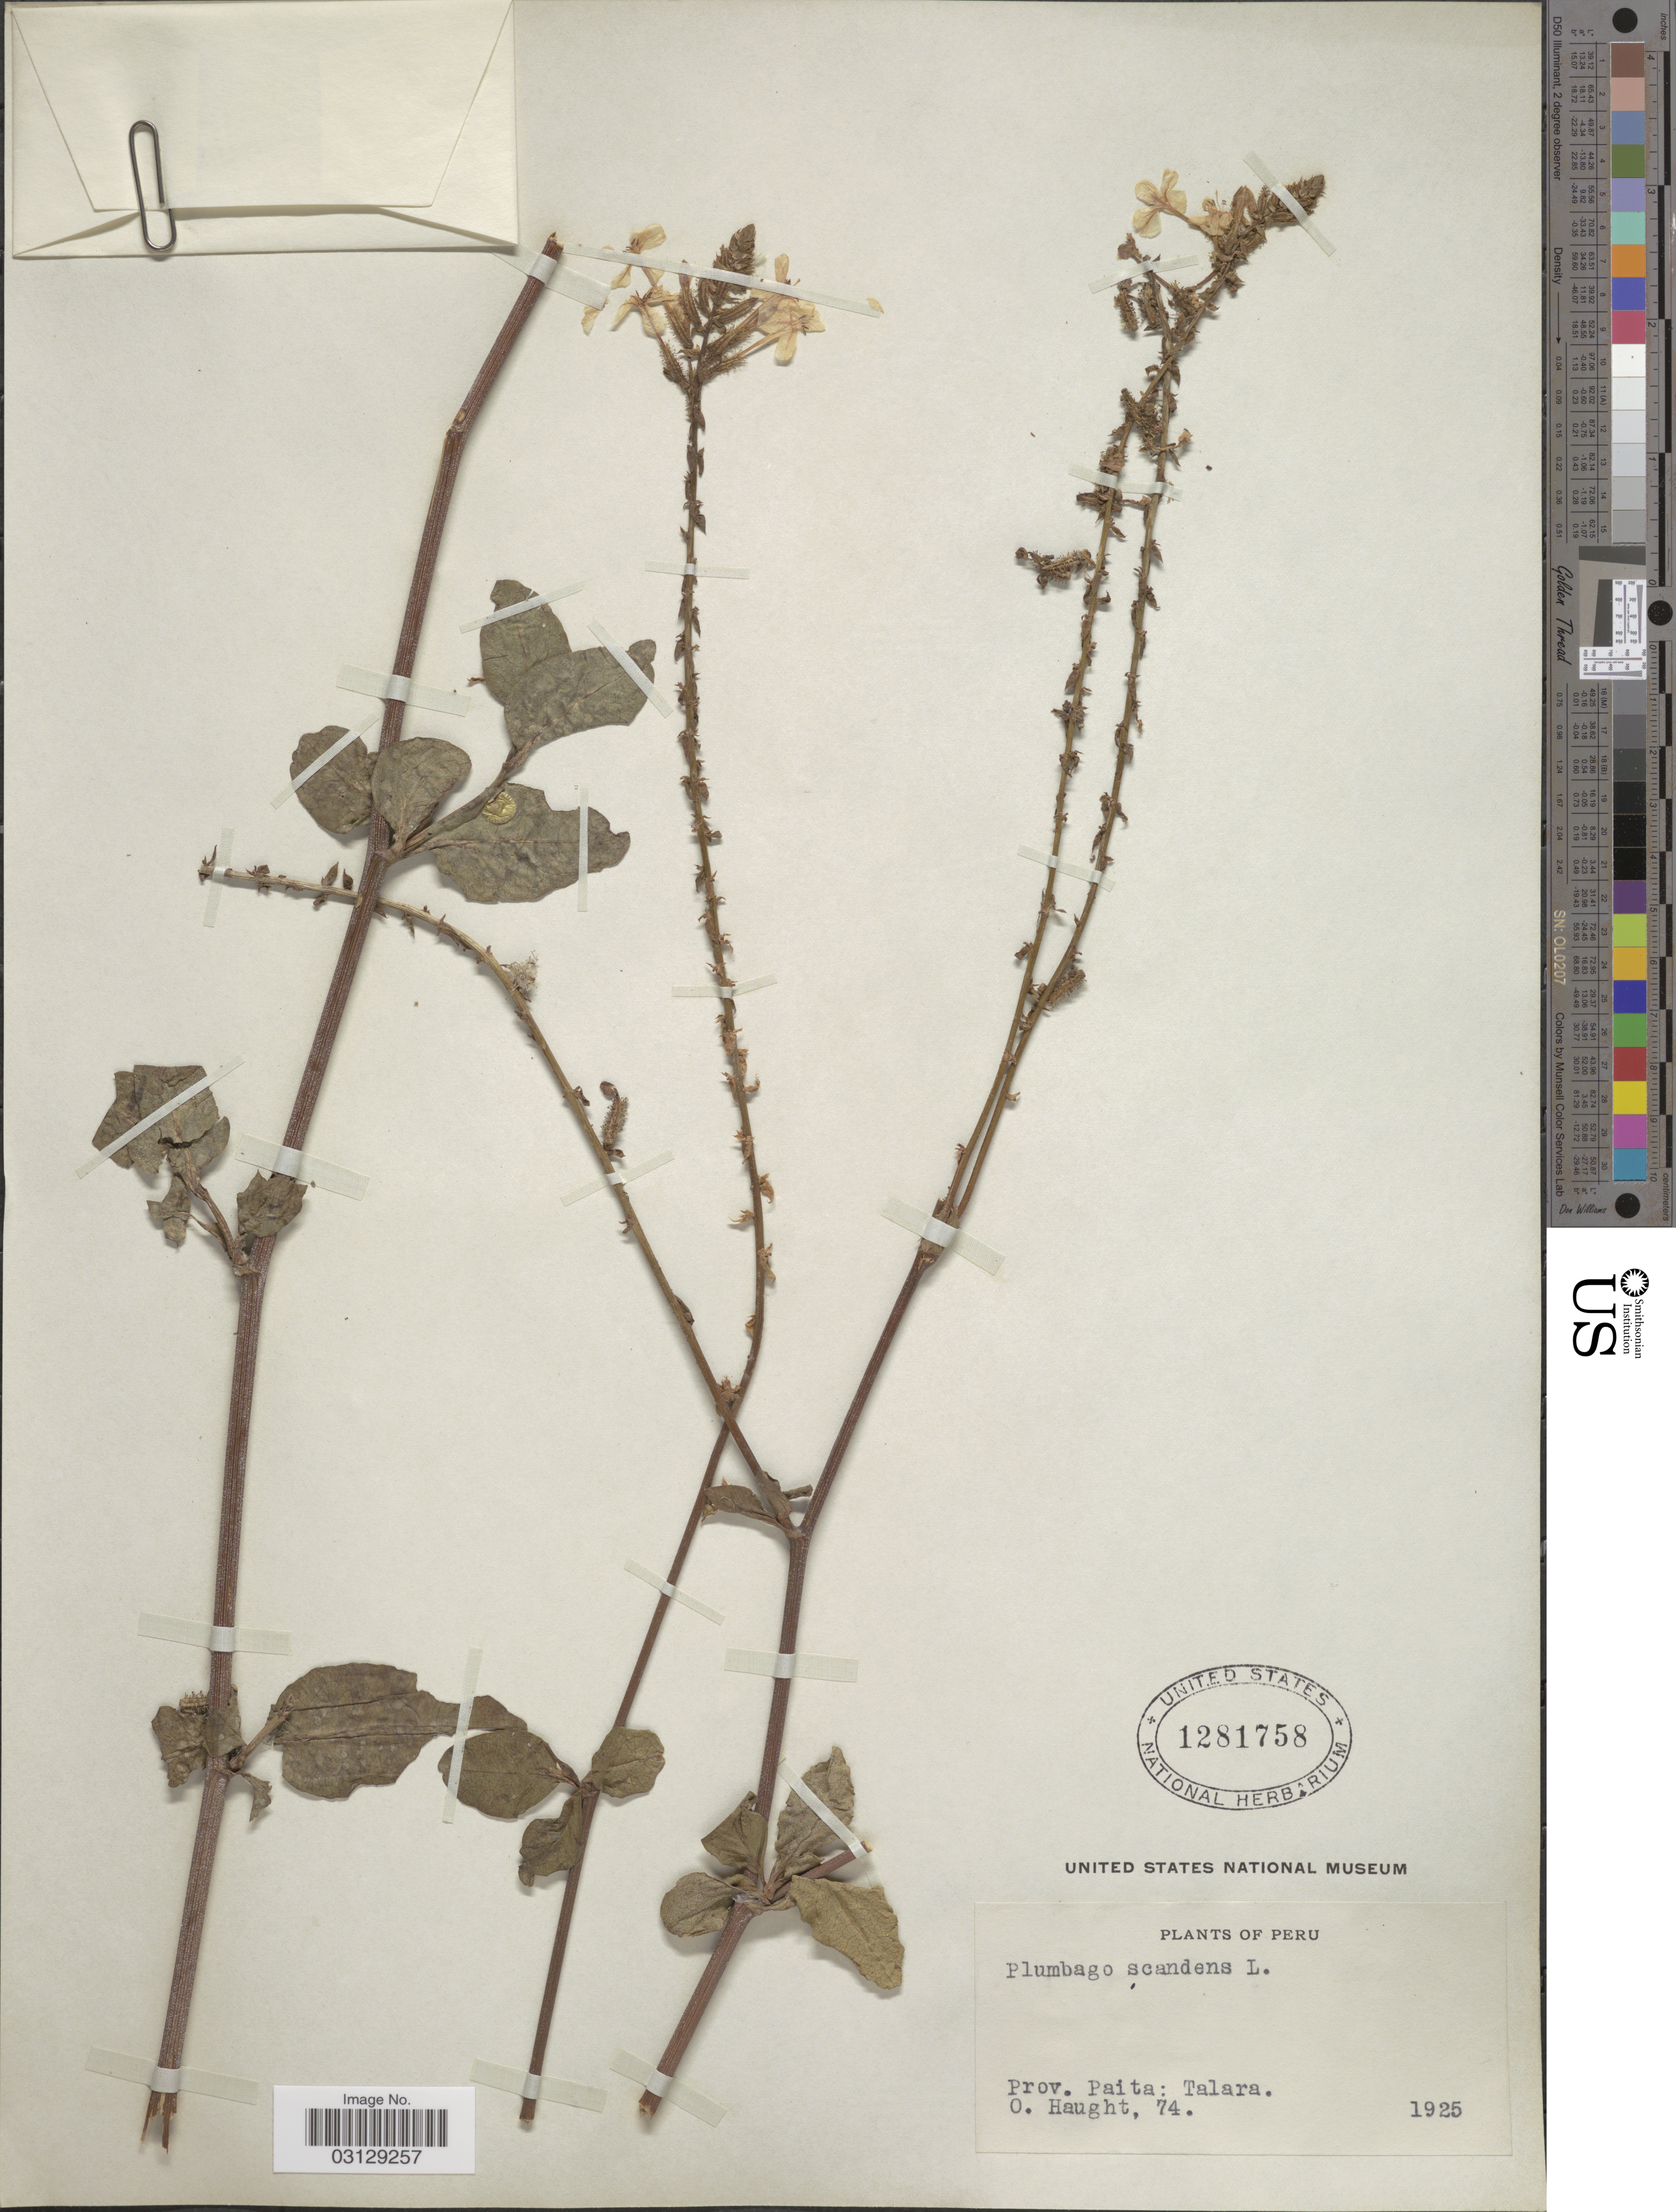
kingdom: Plantae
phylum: Tracheophyta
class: Magnoliopsida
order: Caryophyllales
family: Plumbaginaceae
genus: Plumbago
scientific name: Plumbago scandens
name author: L.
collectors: O. Haught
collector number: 74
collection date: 1925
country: Peru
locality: Prov. Paita: Talara.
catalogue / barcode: US 1281758